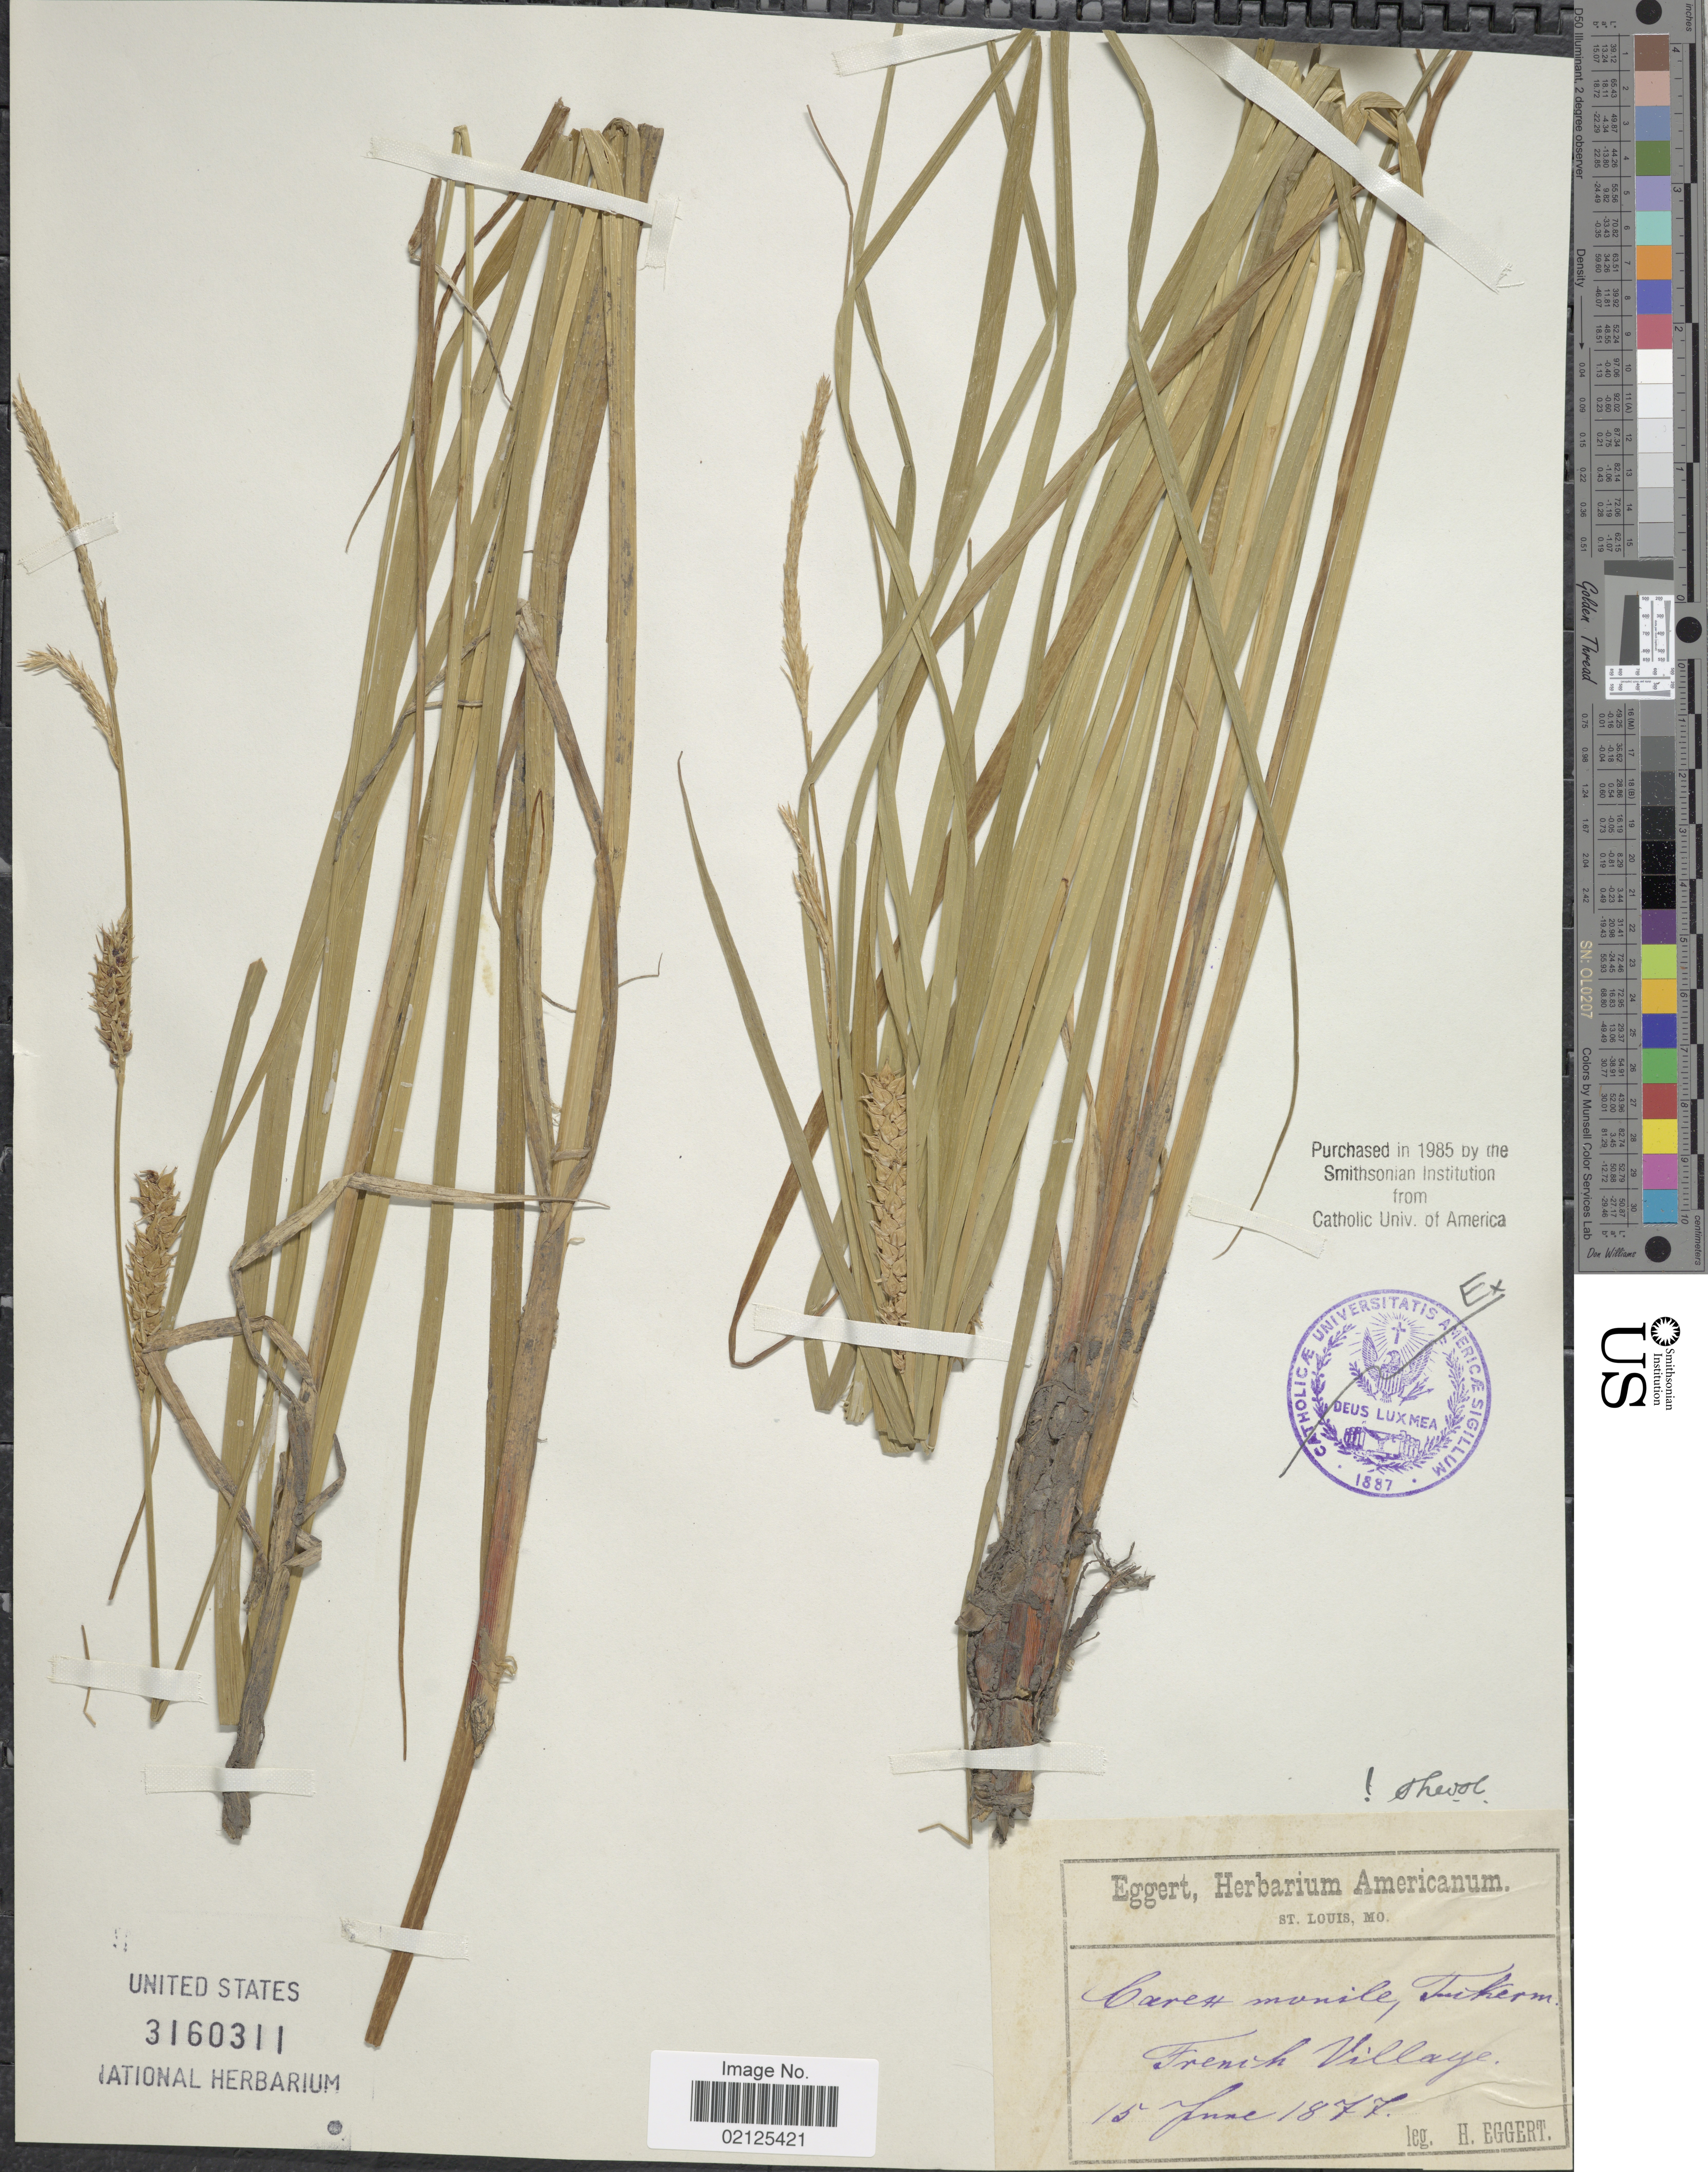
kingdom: Plantae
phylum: Tracheophyta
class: Liliopsida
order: Poales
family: Cyperaceae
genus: Carex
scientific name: Carex vesicaria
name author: L.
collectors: H. Eggert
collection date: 1877-06-15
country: United States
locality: French Village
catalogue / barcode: US 3160311